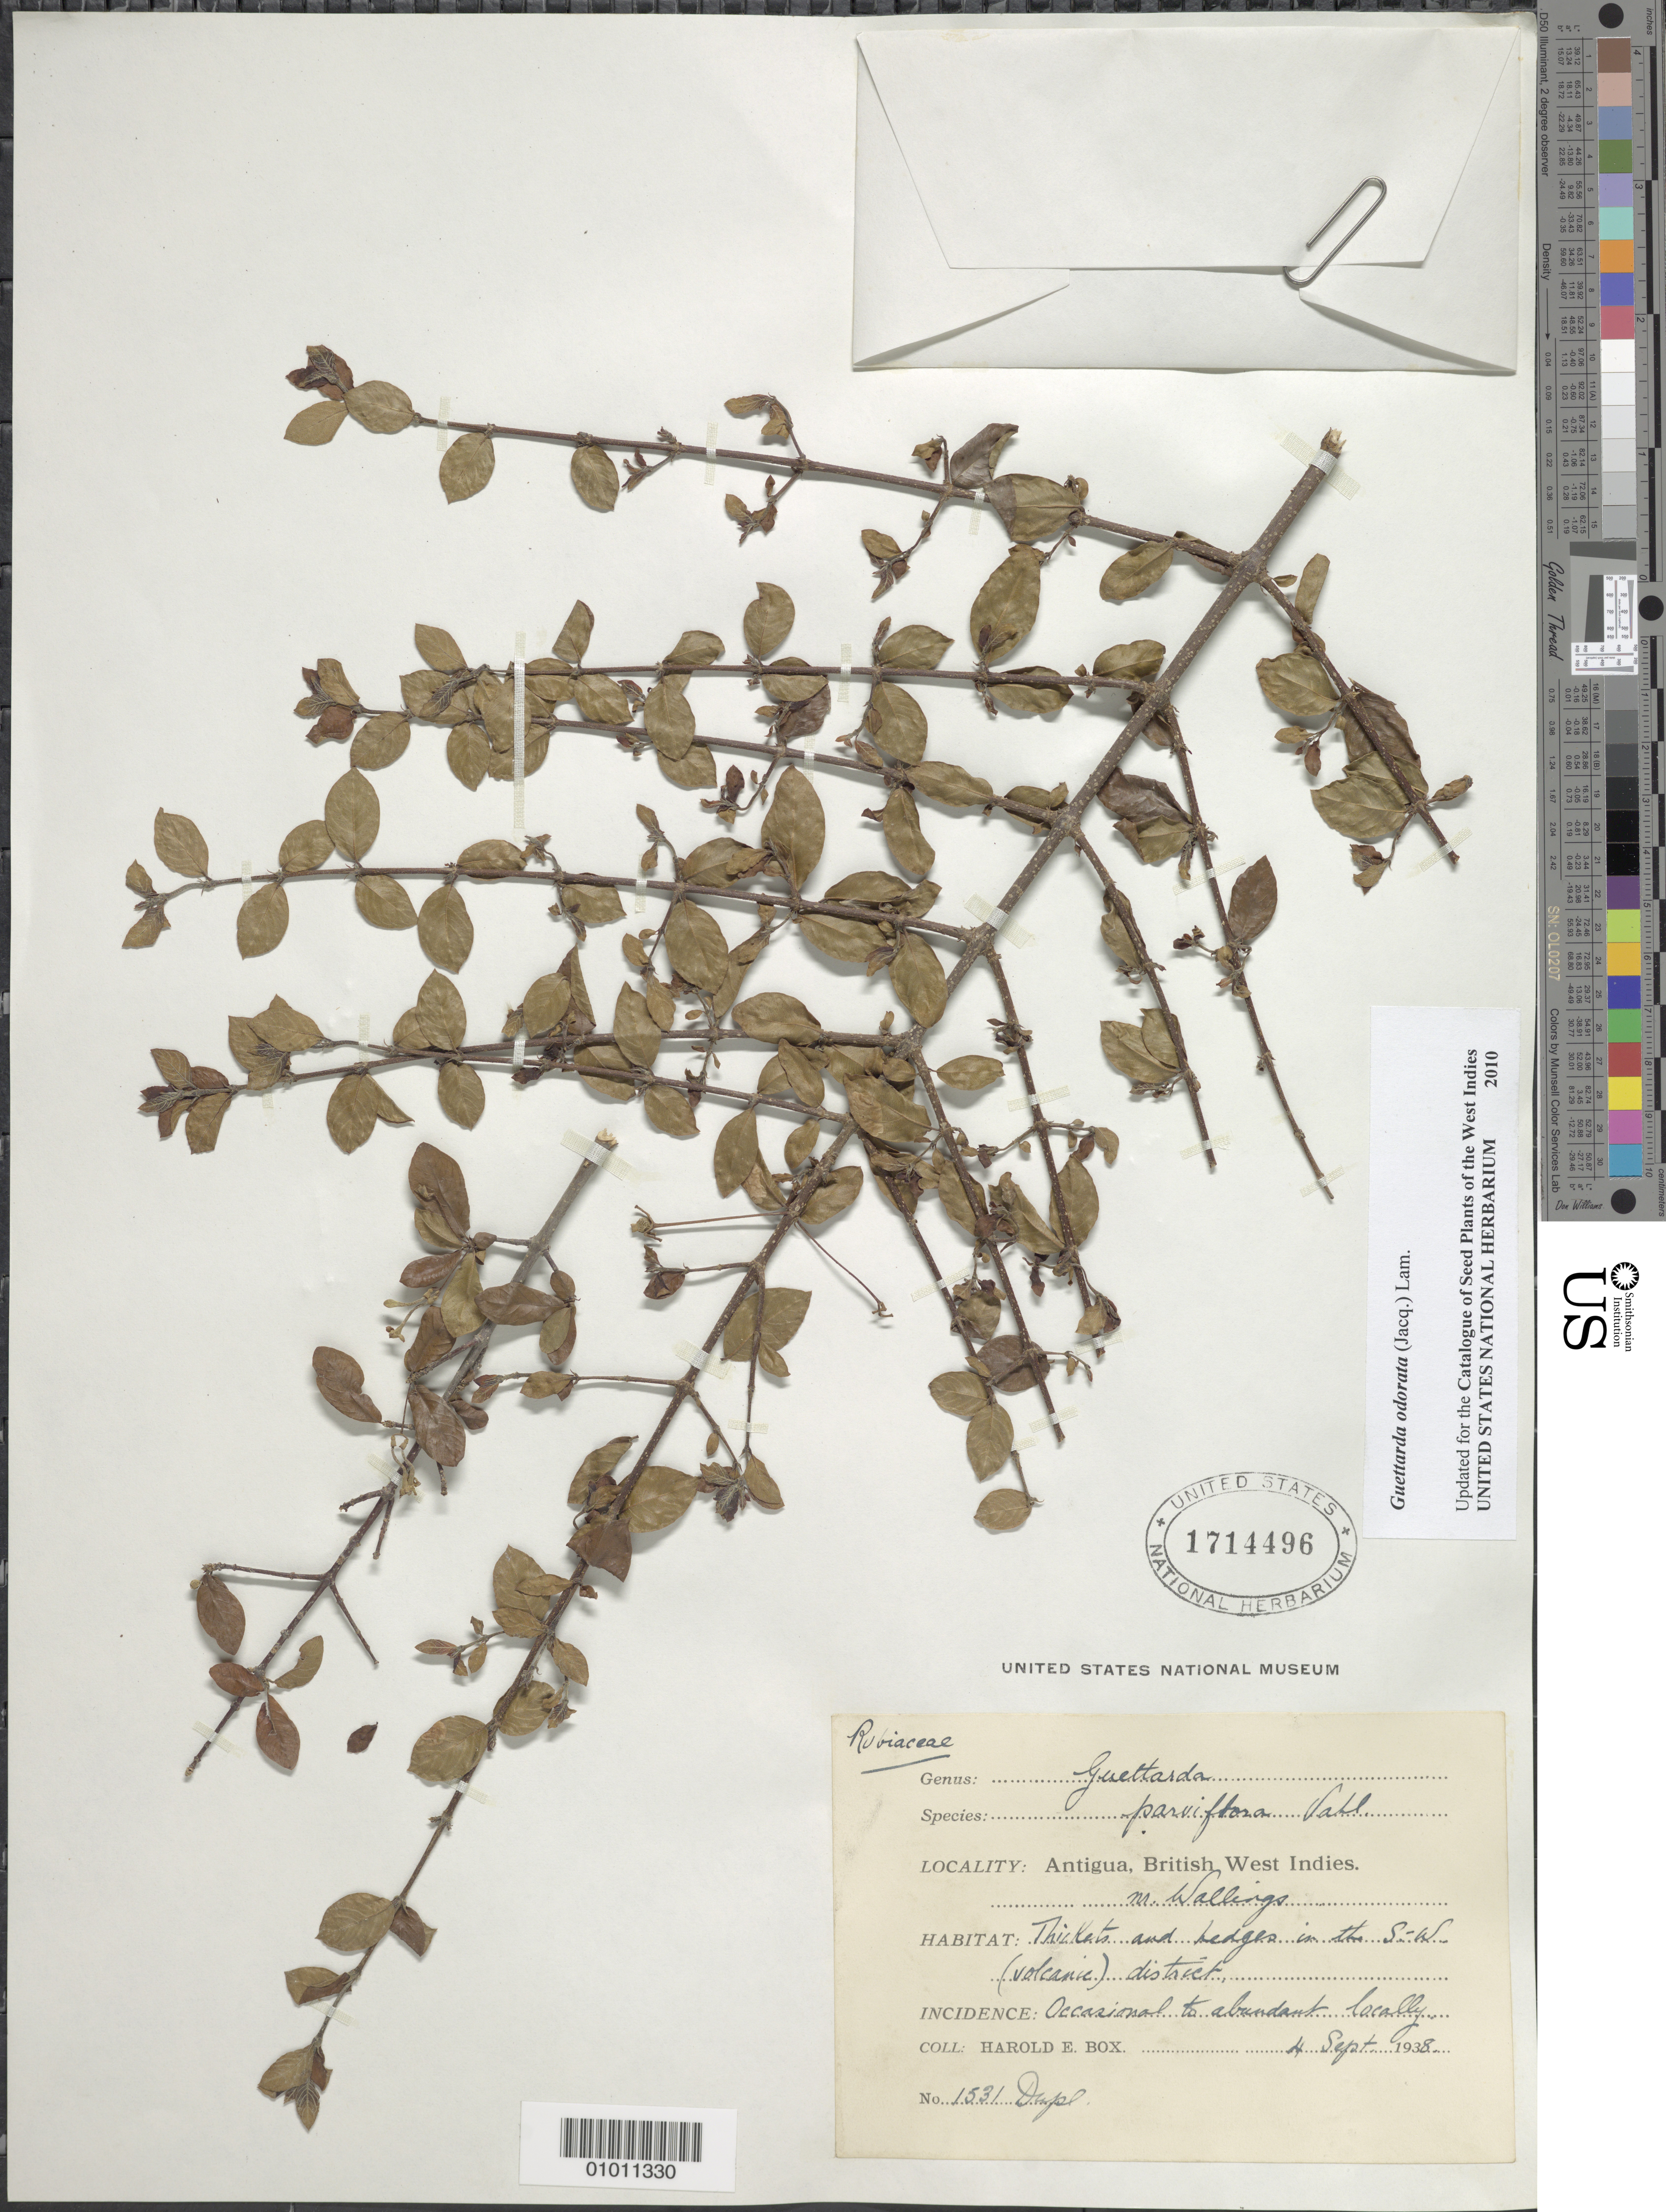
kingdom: Plantae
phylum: Tracheophyta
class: Magnoliopsida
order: Gentianales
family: Rubiaceae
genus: Guettarda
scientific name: Guettarda odorata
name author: (Jacq.) Lam.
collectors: H. E. Box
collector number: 1531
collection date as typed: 04 Sep 1938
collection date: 1938-09-04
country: Antigua and Barbuda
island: Antigua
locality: Near Wallings, SW (volcanic) district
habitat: Thickets and hedges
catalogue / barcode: US 1714496